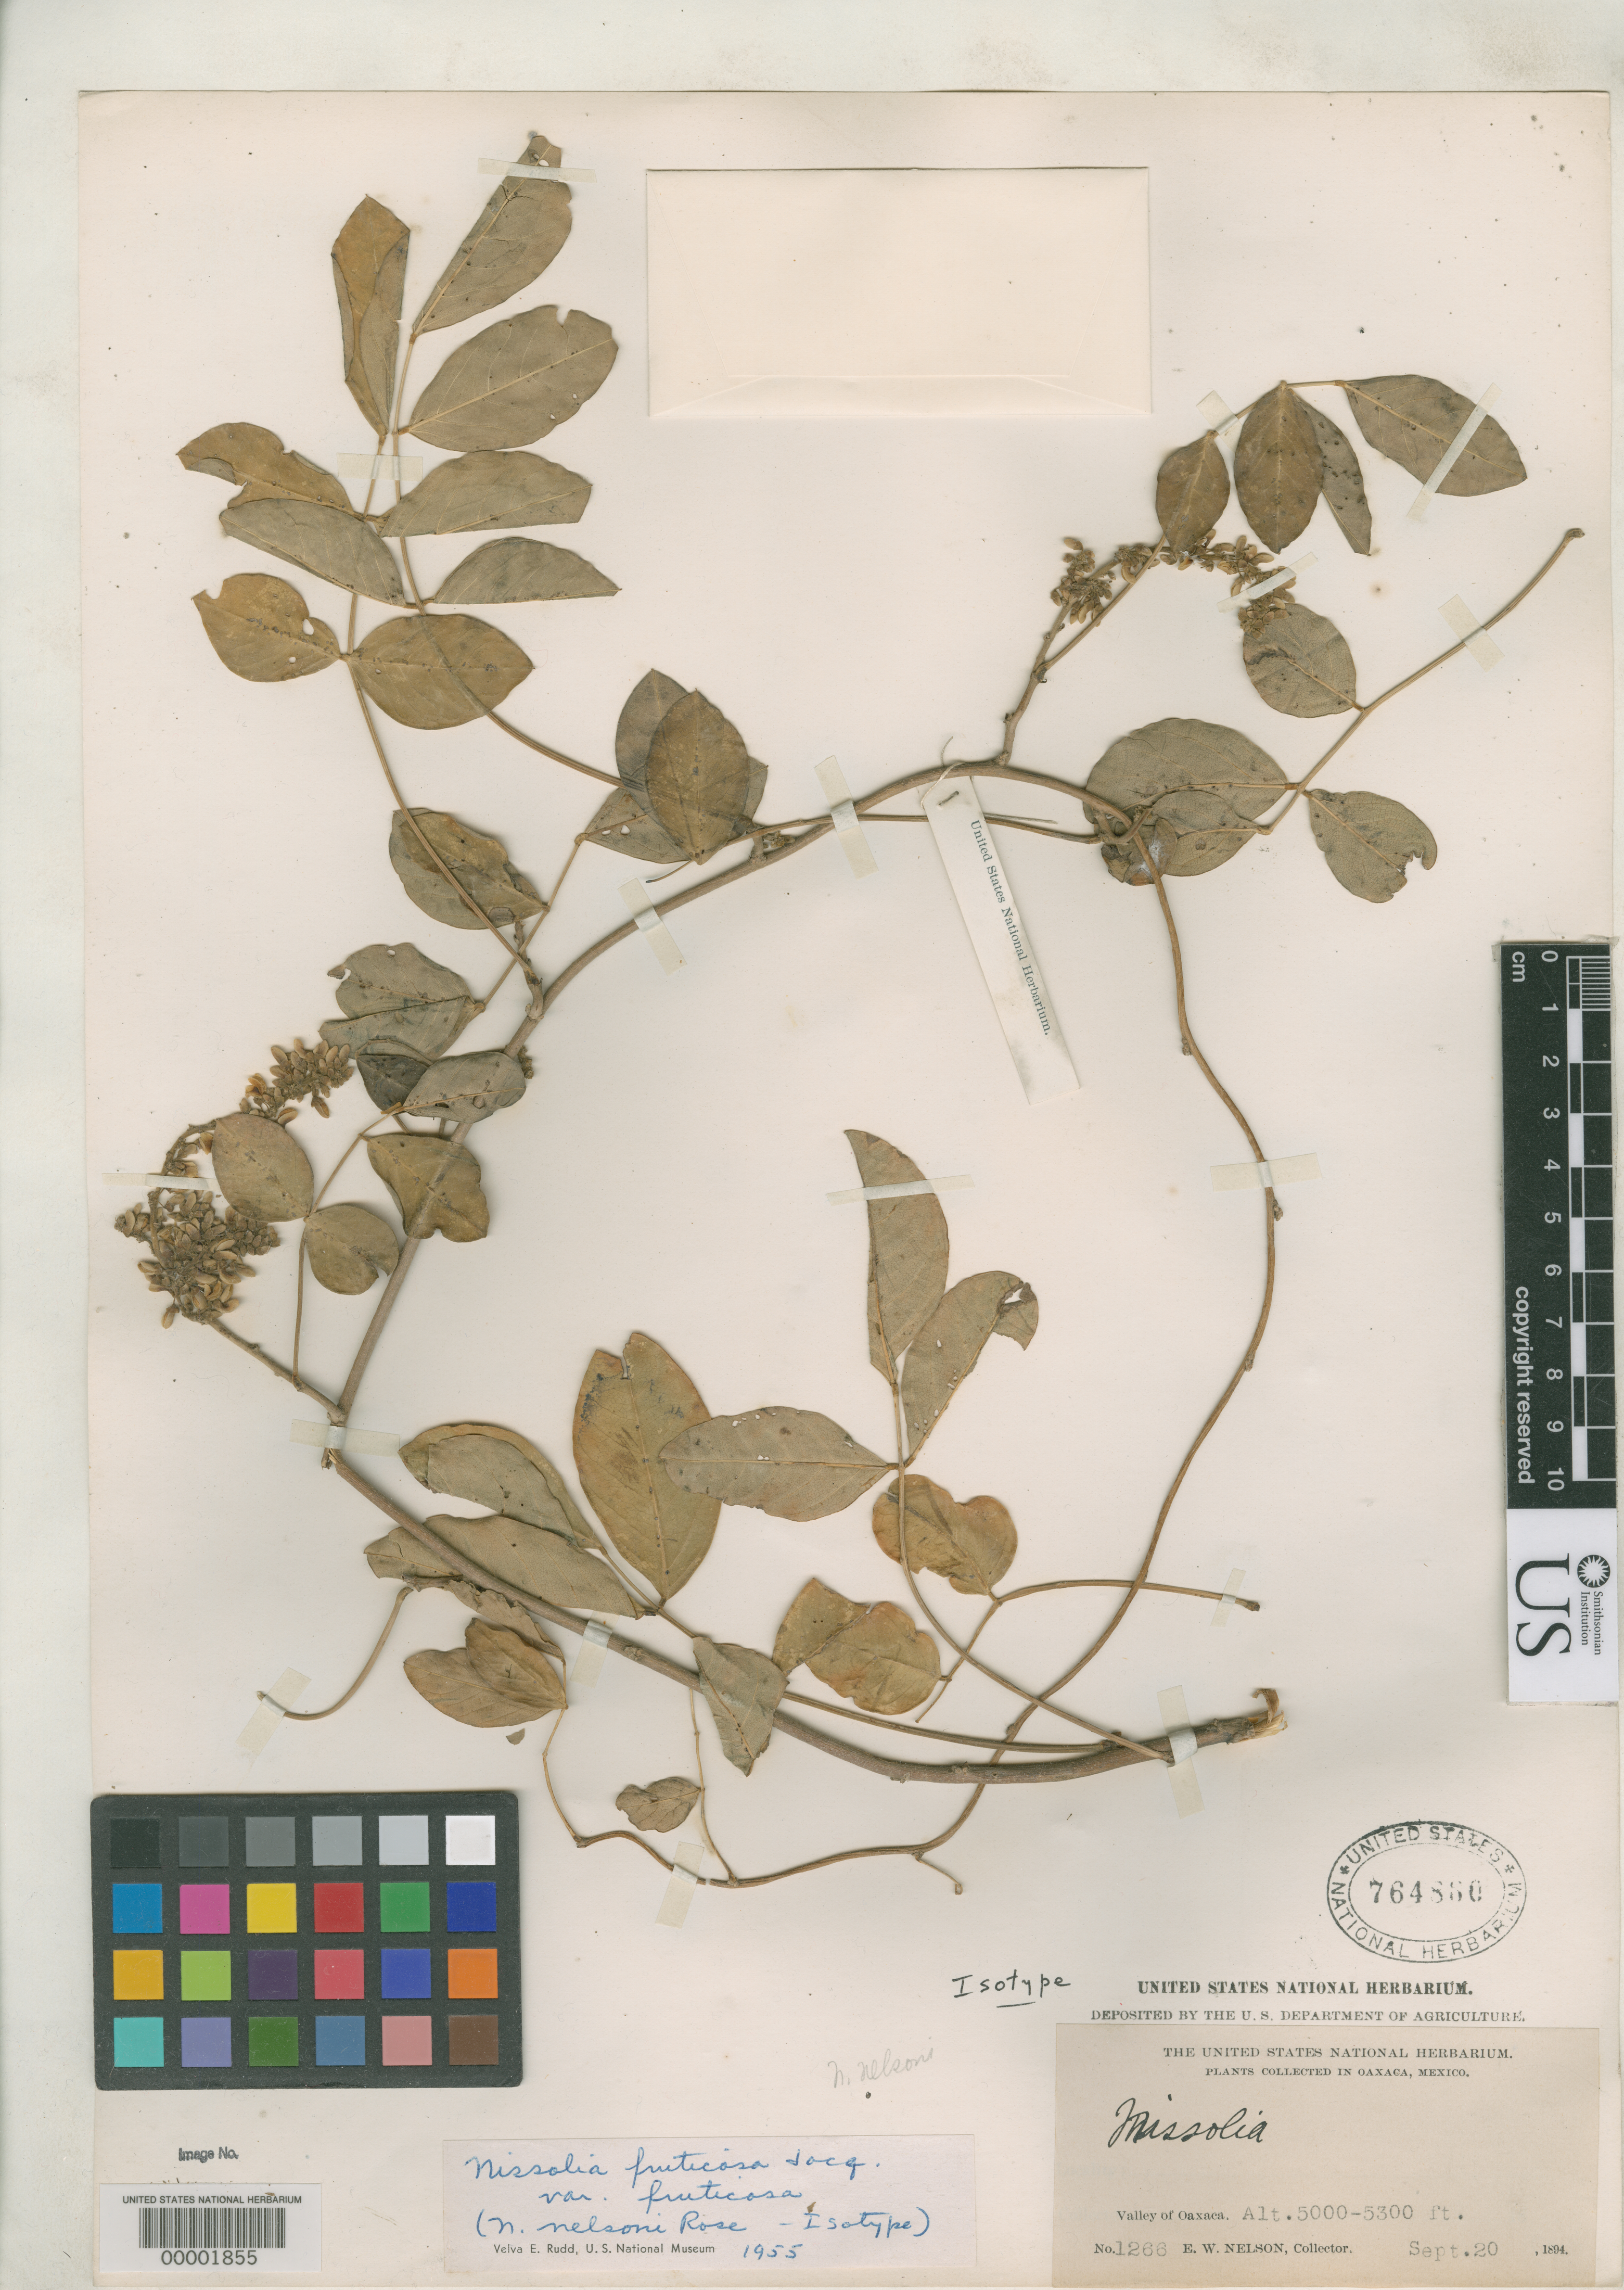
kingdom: Plantae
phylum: Tracheophyta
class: Magnoliopsida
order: Fabales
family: Fabaceae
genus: Nissolia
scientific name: Nissolia nelsonii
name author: Rose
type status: Isolectotype; Isosyntype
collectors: E. W. Nelson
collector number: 1266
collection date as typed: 20 Sep 1894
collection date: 1894-09-20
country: Mexico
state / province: Oaxaca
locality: Valley of Oaxaca; alt. 5000-5300 ft.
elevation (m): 1524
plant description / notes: Annotated by Rudd (1955) as "isotype".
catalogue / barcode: US 764860